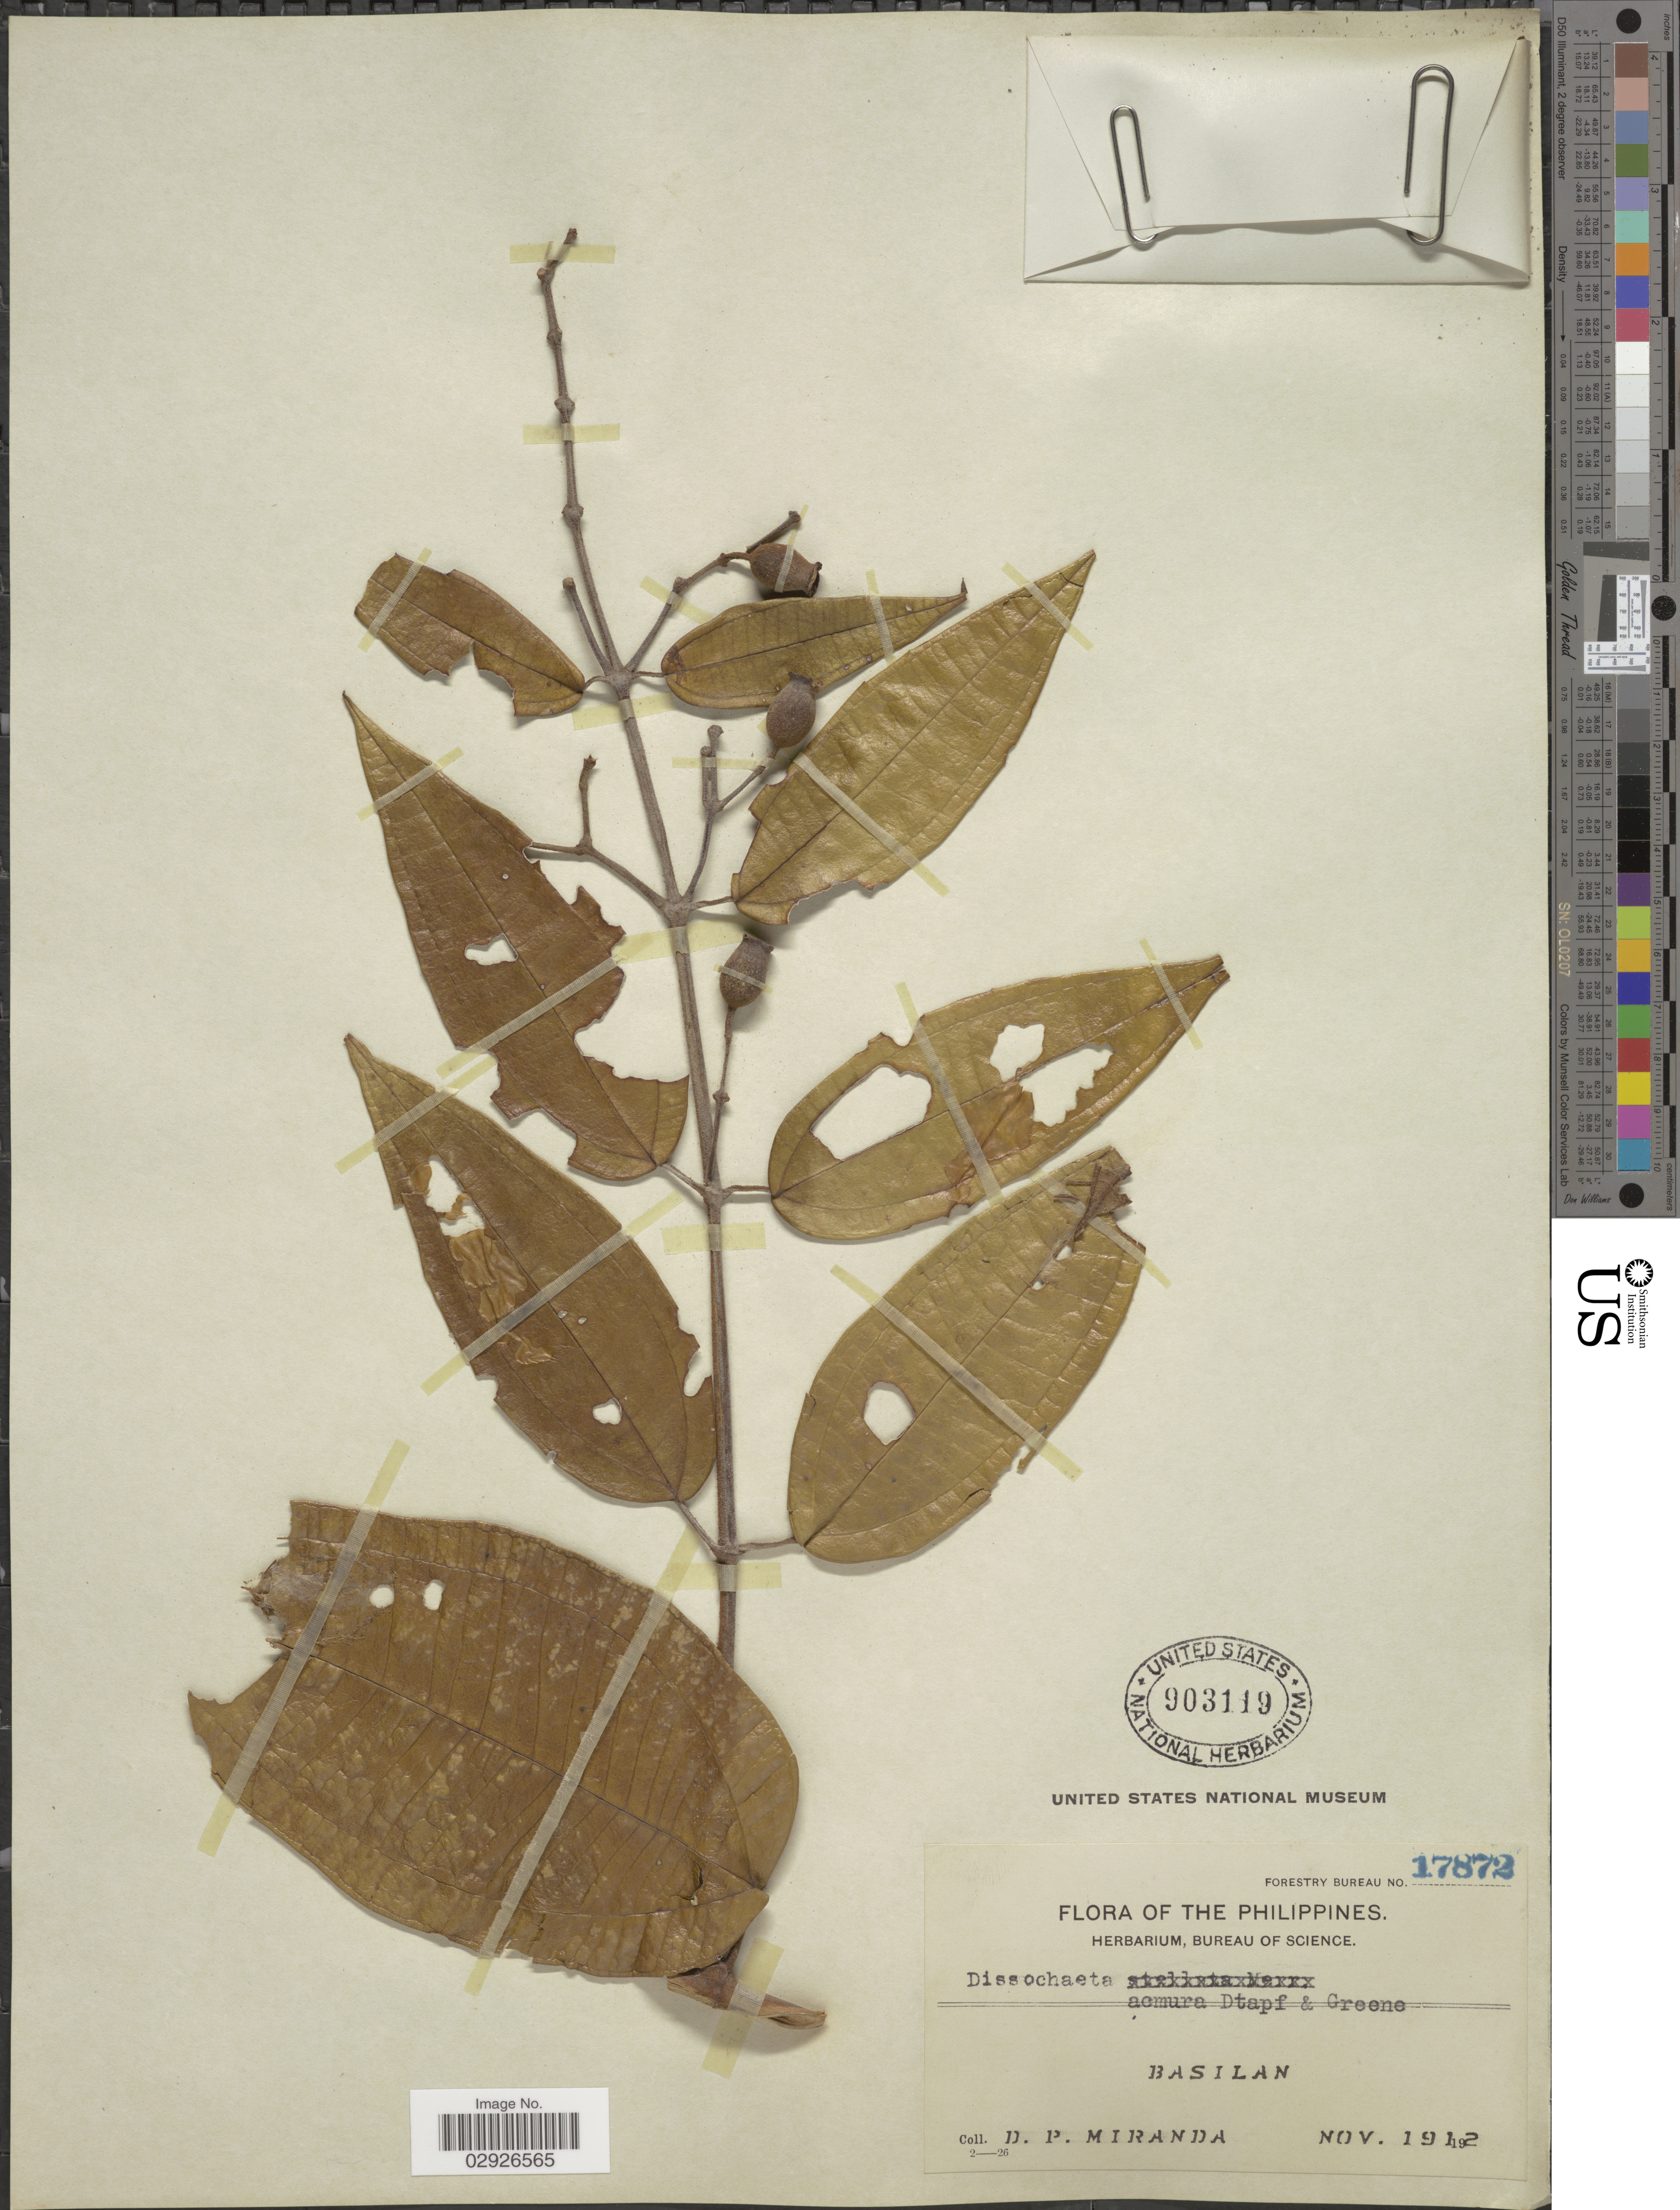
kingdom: Plantae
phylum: Tracheophyta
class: Magnoliopsida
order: Myrtales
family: Melastomataceae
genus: Dissochaeta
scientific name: Dissochaeta acmura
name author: Stapf & M.L. Green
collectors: D. P. Miranda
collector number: Forestry Bureau 17872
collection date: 1912-11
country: Philippines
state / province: Muslim Mindanao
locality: Basilan.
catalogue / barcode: US 903119